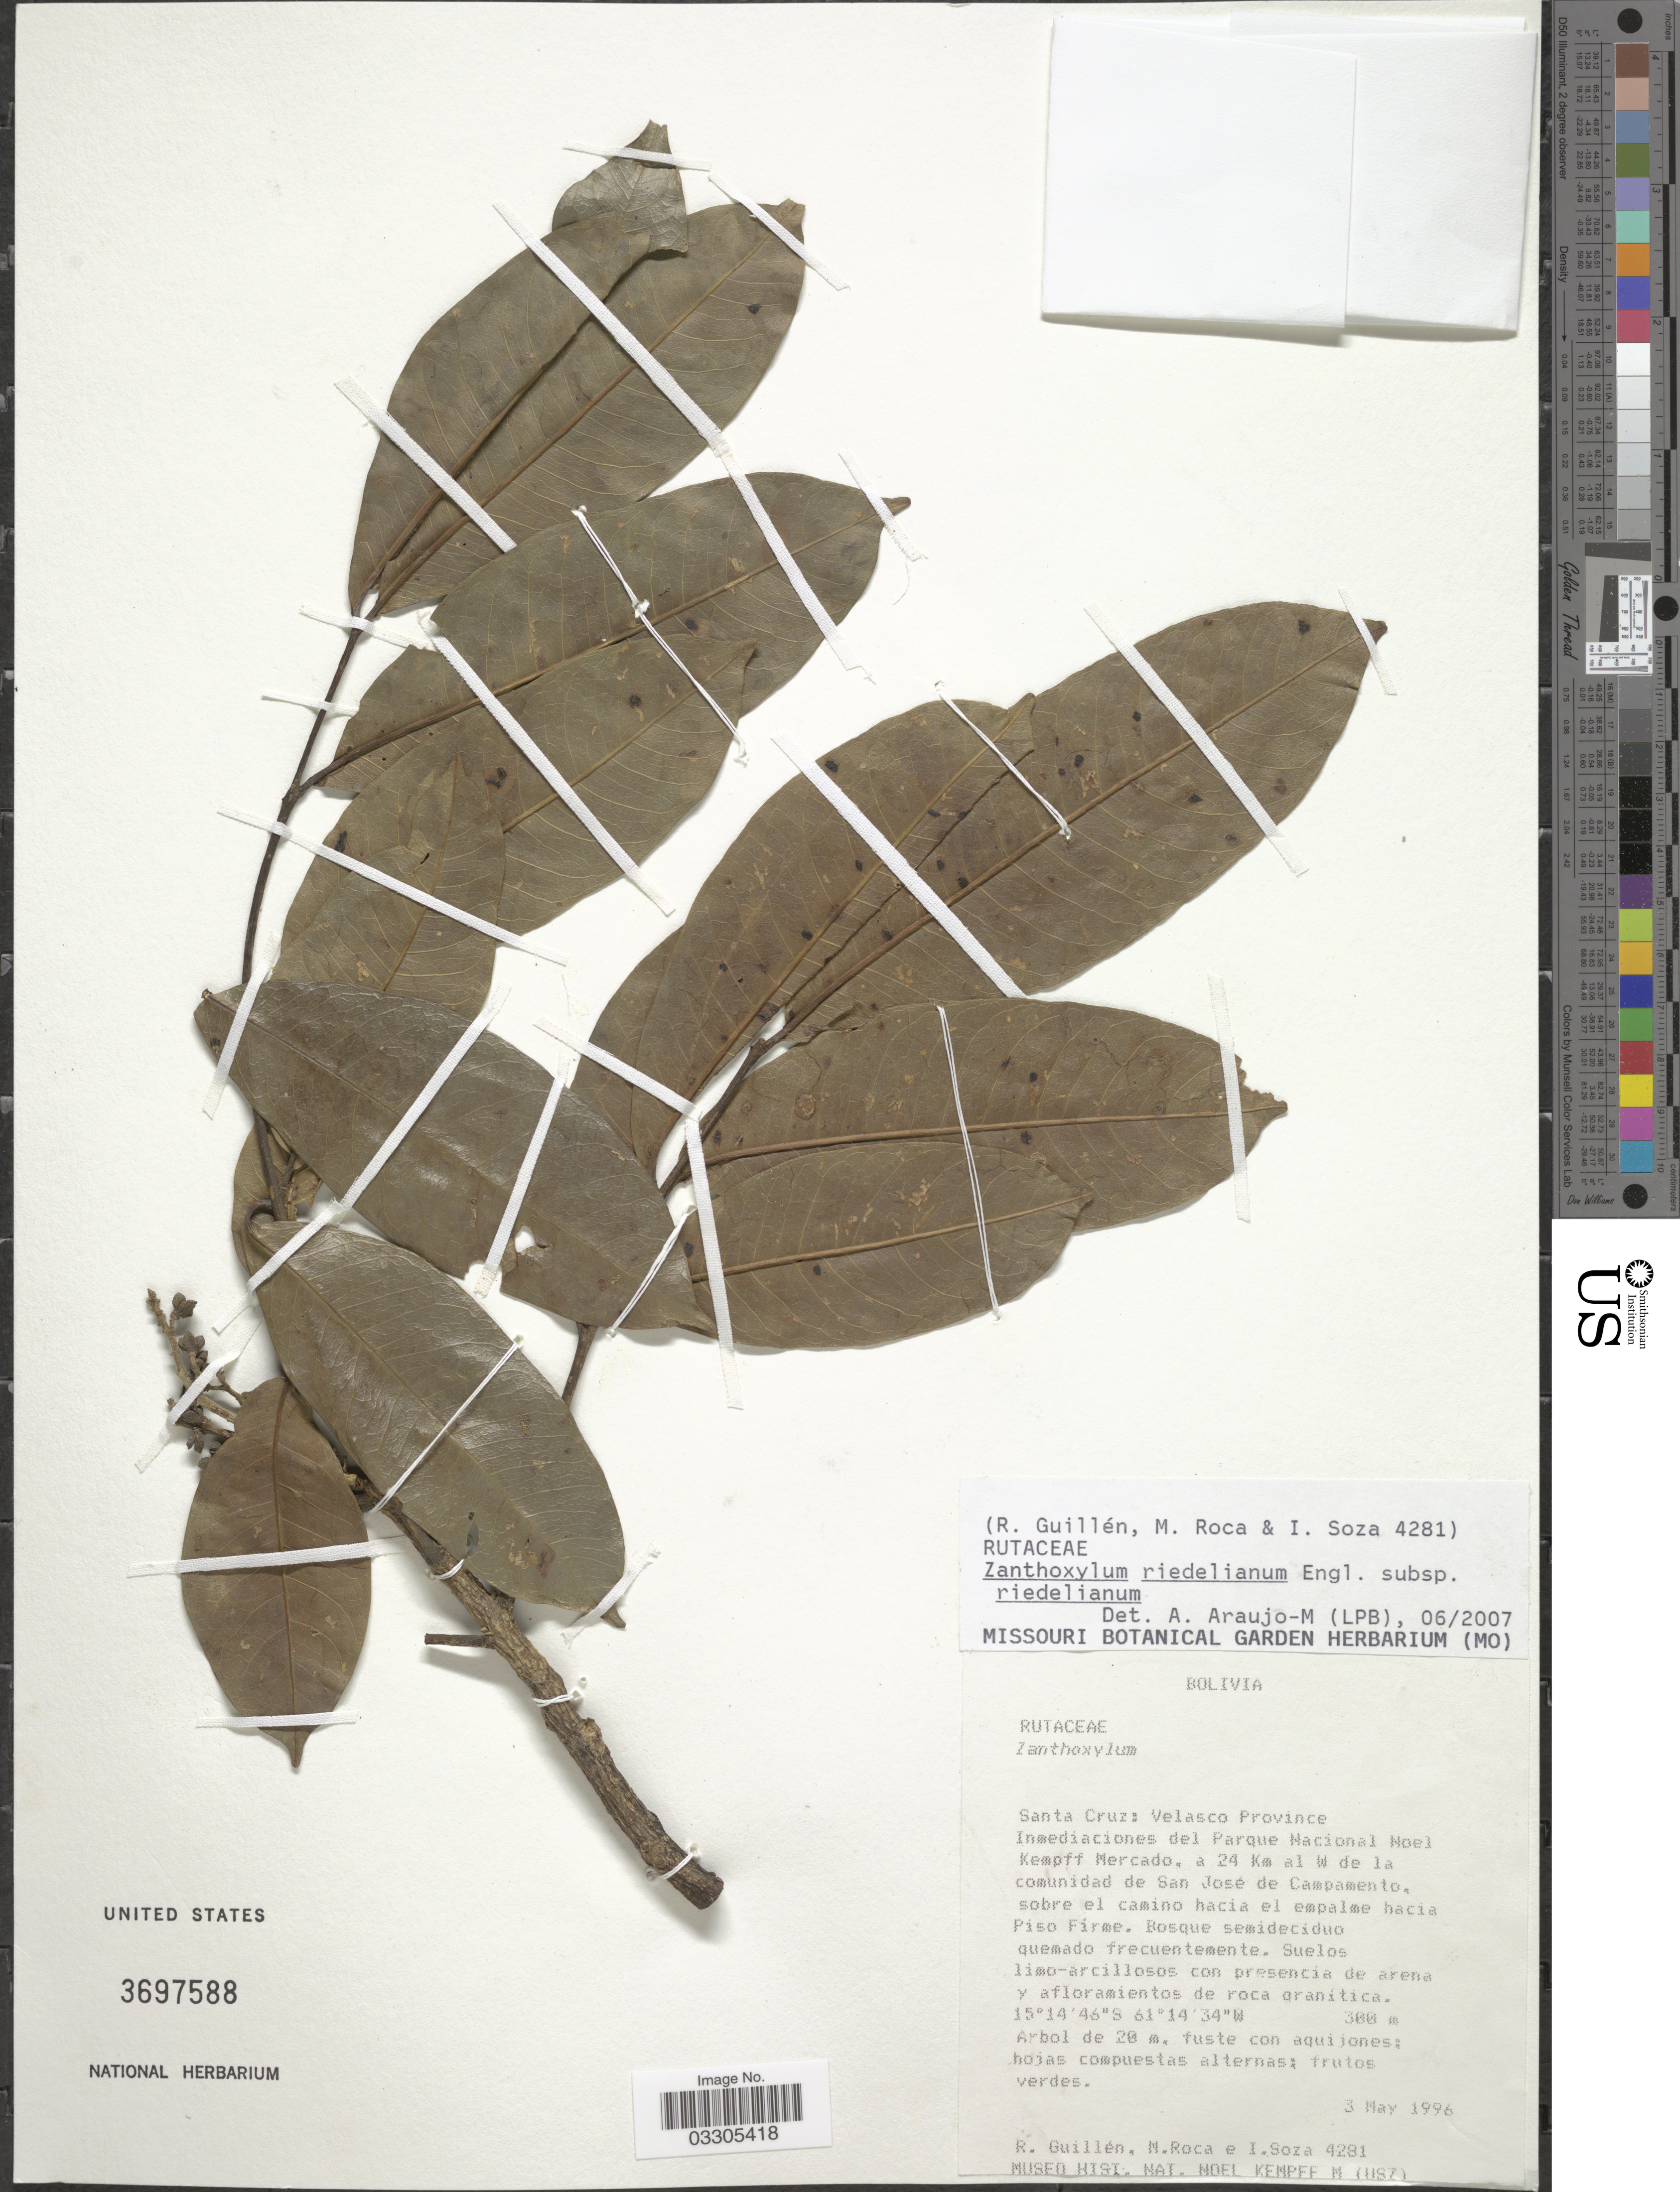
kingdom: Plantae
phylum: Tracheophyta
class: Magnoliopsida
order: Sapindales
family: Rutaceae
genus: Zanthoxylum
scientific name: Zanthoxylum riedelianum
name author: Engl.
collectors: R. Guillen, M. Roca & I. Soza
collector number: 4281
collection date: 1996-05-03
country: Bolivia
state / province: Santa Cruz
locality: Velasco Province. Inmediaciones del Parque Nacional Noel Kempff Mercado, 24 Km al W de la comunidad de San Jose de Campamento, sobre el camino hacia el empalme hacia Piso Firme.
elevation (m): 300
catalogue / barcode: US 3697588